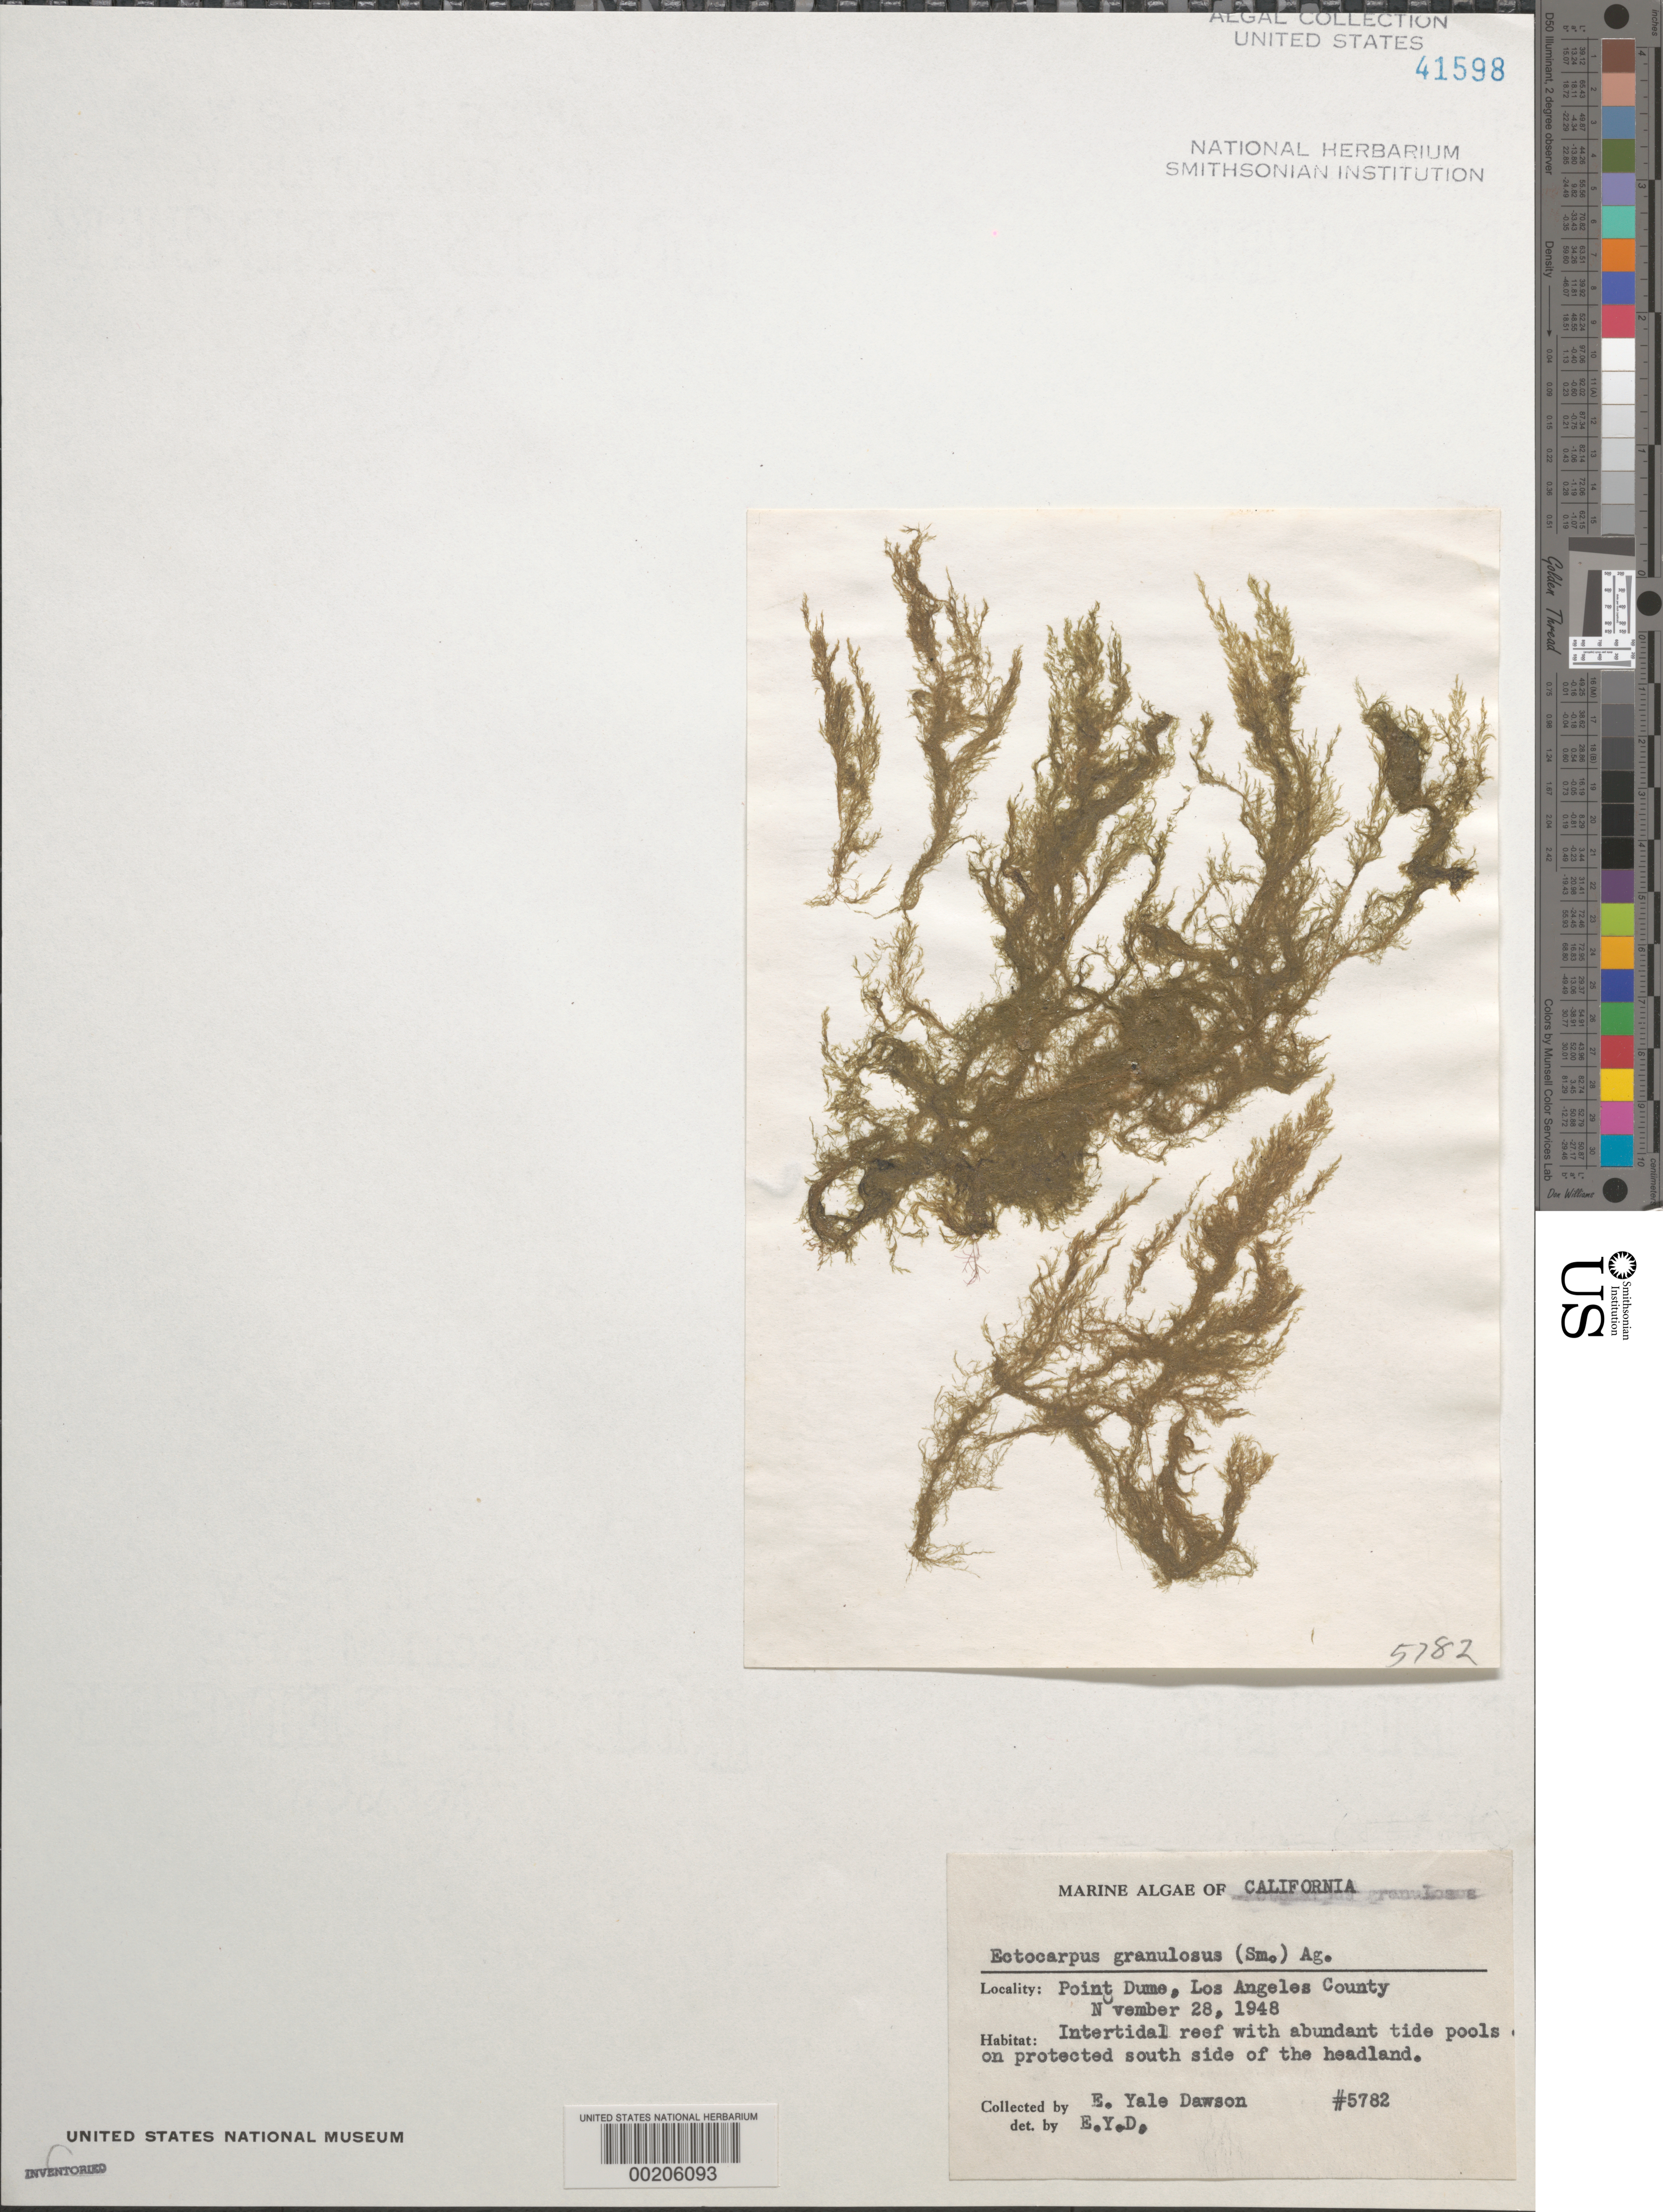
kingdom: Chromista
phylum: Ochrophyta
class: Phaeophyceae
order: Ectocarpales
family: Acinetosporaceae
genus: Hincksia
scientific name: Hincksia granulosa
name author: (Sm.) P.C. Silva in P.C. Silva et al.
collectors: E. Y. Dawson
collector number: EYD 5782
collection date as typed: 28 Nov 1948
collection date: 1948-11-28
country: United States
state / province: California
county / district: Los Angeles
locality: Point Dume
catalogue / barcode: US 41598